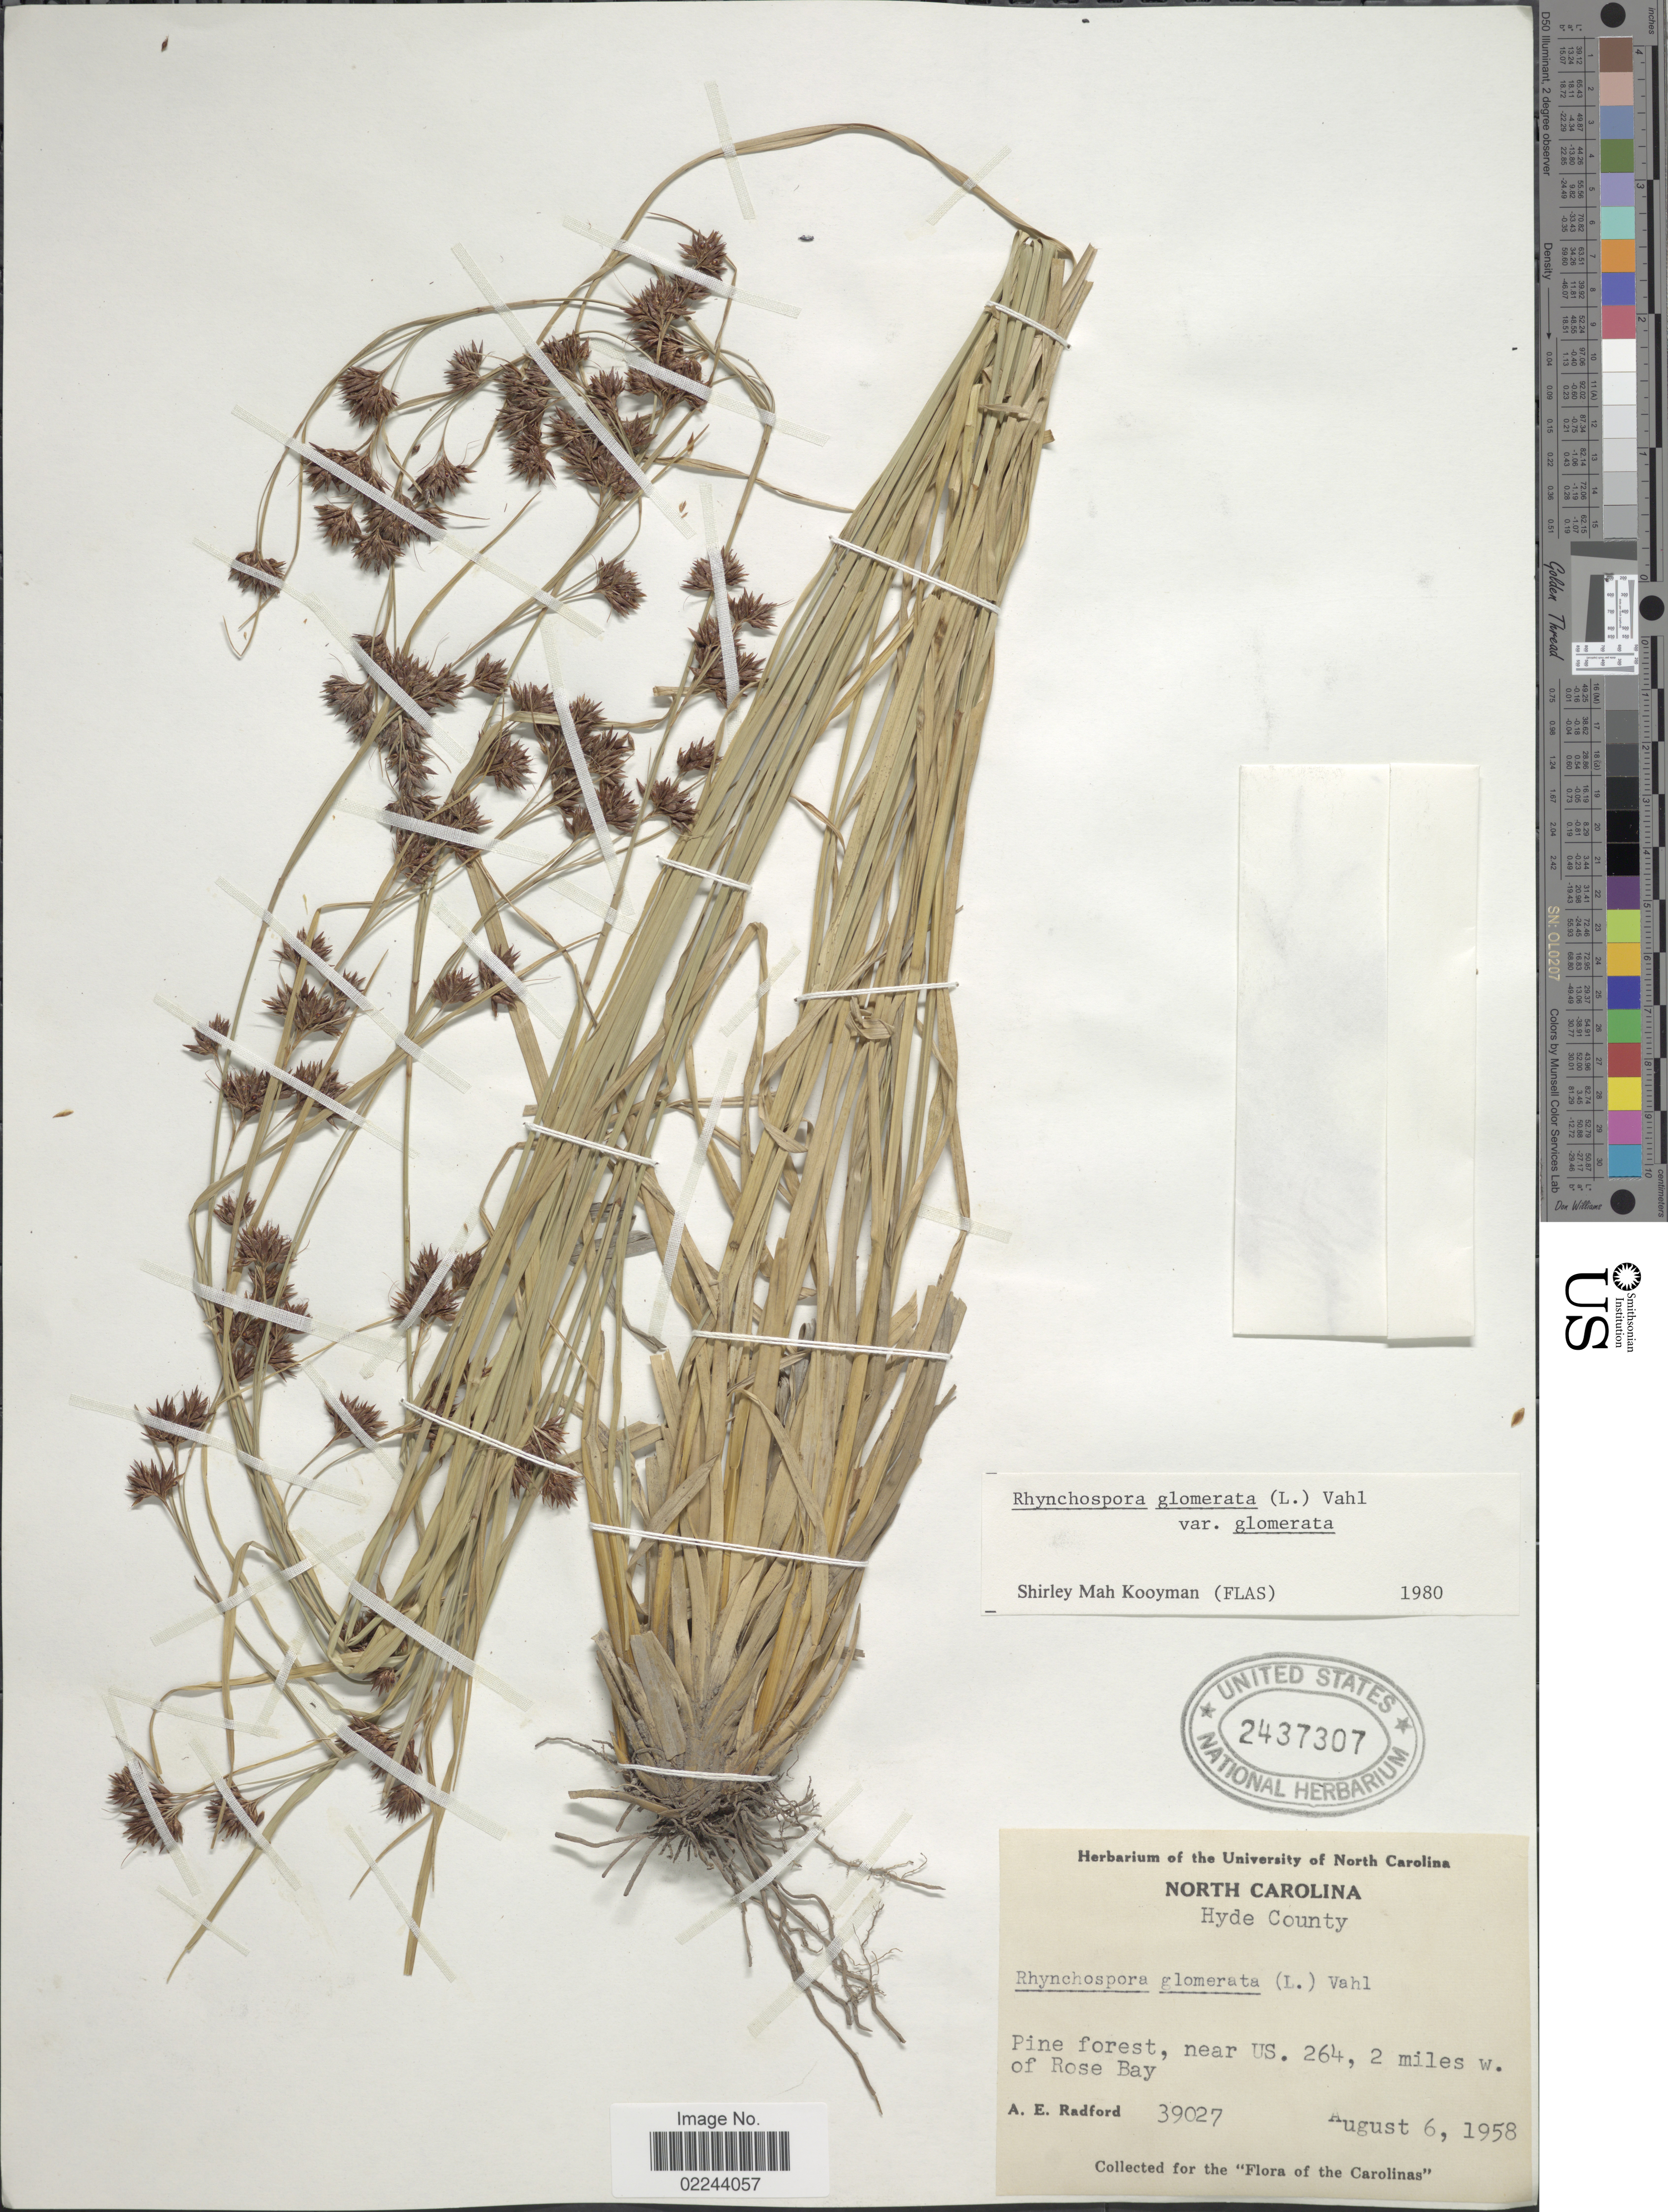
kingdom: Plantae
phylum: Tracheophyta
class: Liliopsida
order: Poales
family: Cyperaceae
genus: Rhynchospora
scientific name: Rhynchospora glomerata var. glomerata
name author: (L.) Vahl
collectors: A. E. Radford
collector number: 39027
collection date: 1958-08-06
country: United States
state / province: North Carolina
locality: Hyde County, near US 264, 2 miles w of Rose Bay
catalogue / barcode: US 2437307